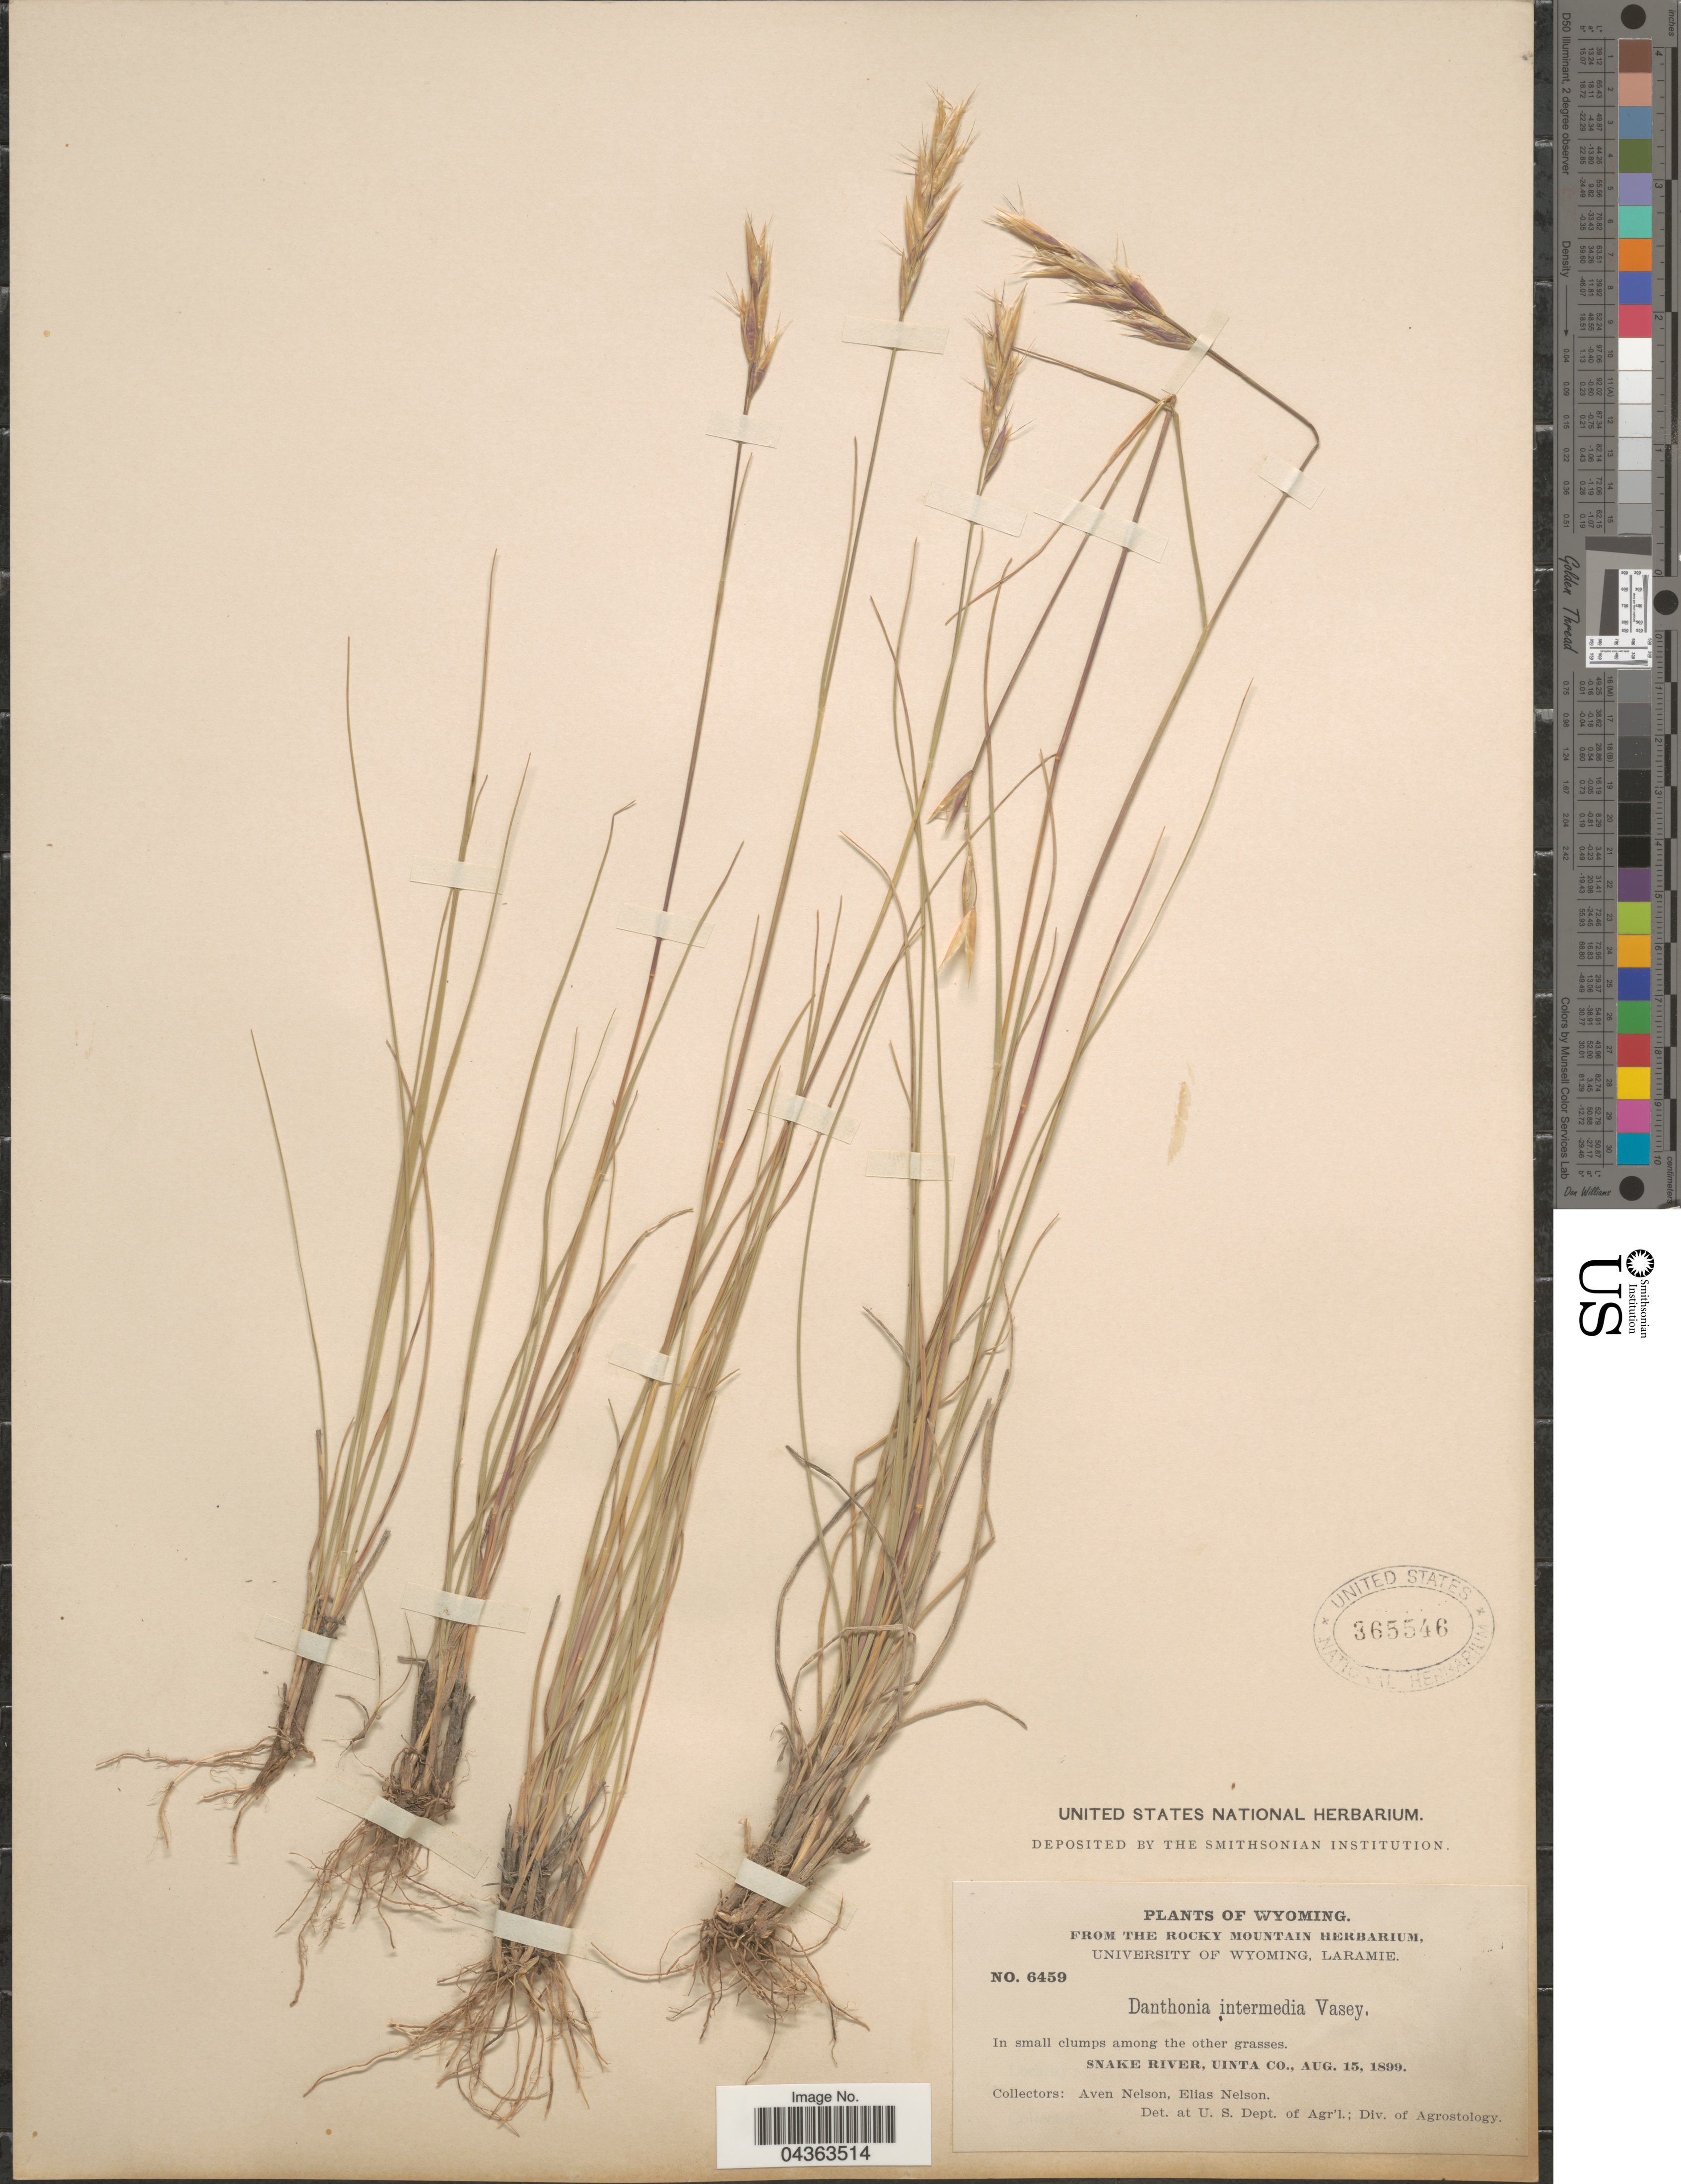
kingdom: Plantae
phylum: Tracheophyta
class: Liliopsida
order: Poales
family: Poaceae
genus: Danthonia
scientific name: Danthonia intermedia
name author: Vasey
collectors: A. Nelson & E. Nelson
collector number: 6459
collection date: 1899-08-15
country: United States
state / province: Wyoming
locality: In small clumps among the other grasses, Snake River, Unta Co.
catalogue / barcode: US 365546